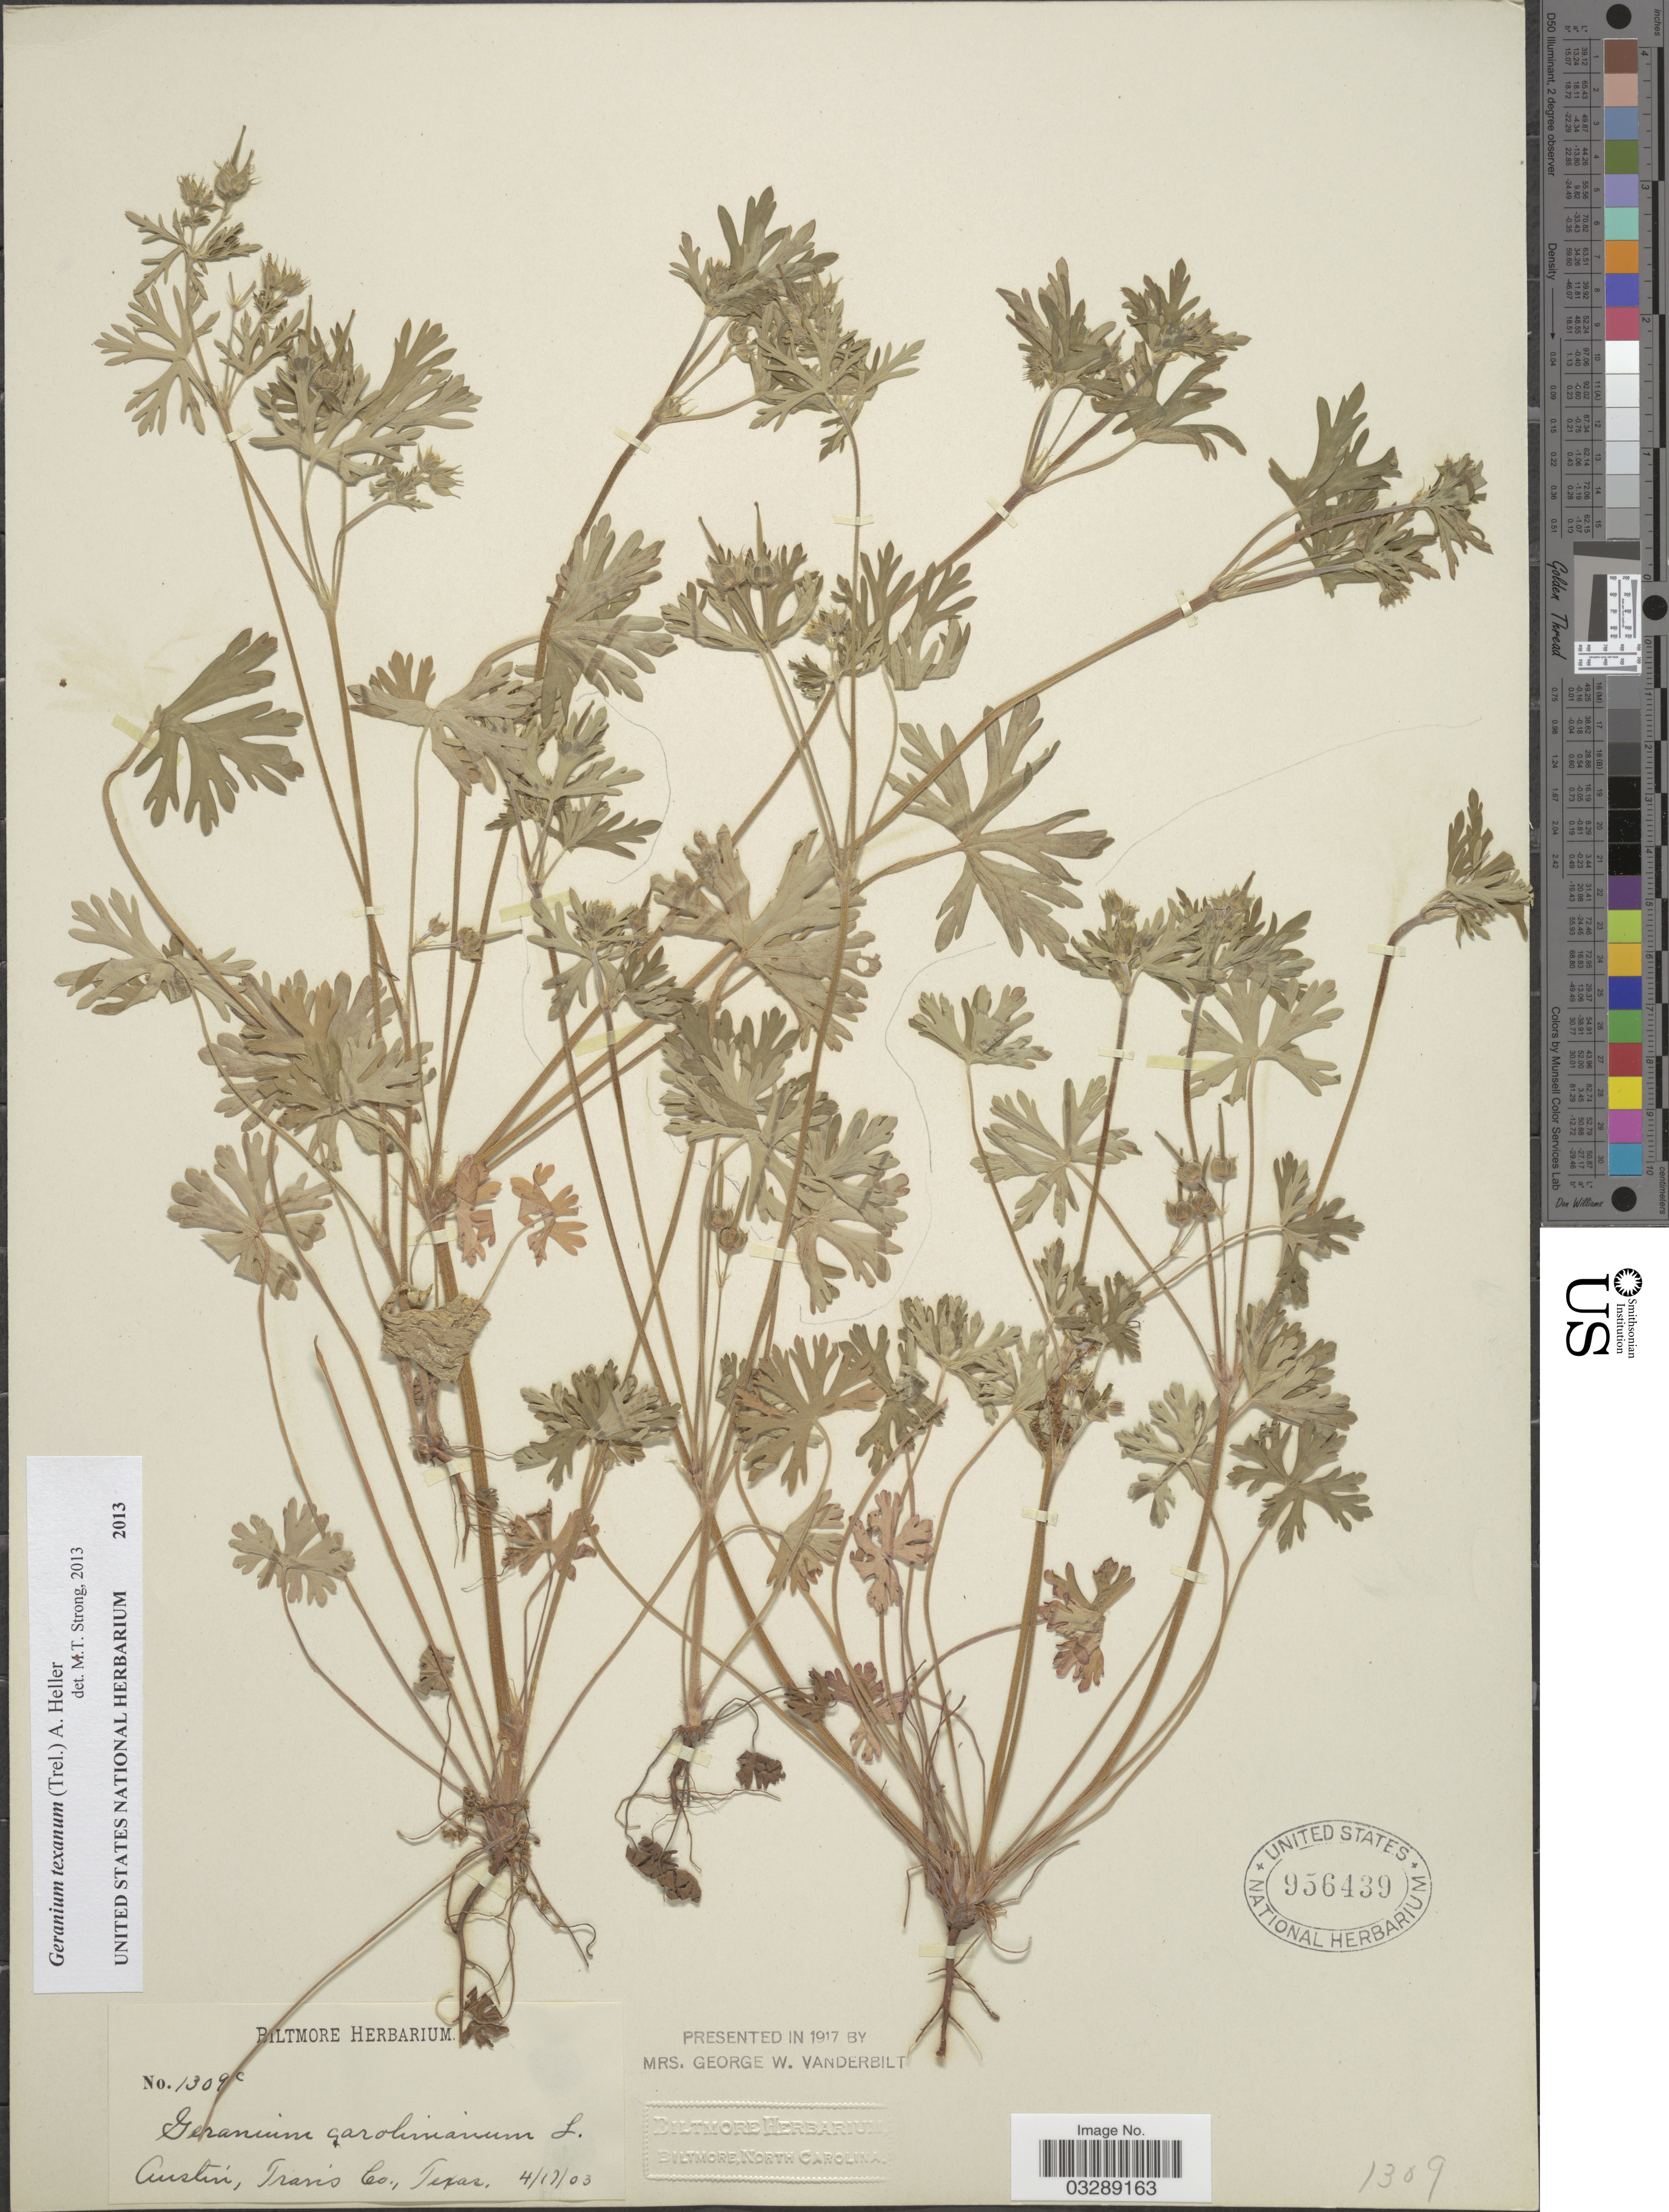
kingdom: Plantae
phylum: Tracheophyta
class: Magnoliopsida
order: Geraniales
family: Geraniaceae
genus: Geranium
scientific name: Geranium texanum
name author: (Trel.) A. Heller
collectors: ex herb. Biltmore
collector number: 1309c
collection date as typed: Transcribed d/m/y: 17/4/3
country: United States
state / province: Texas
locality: Austin, Travis Co.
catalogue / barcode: US 956439